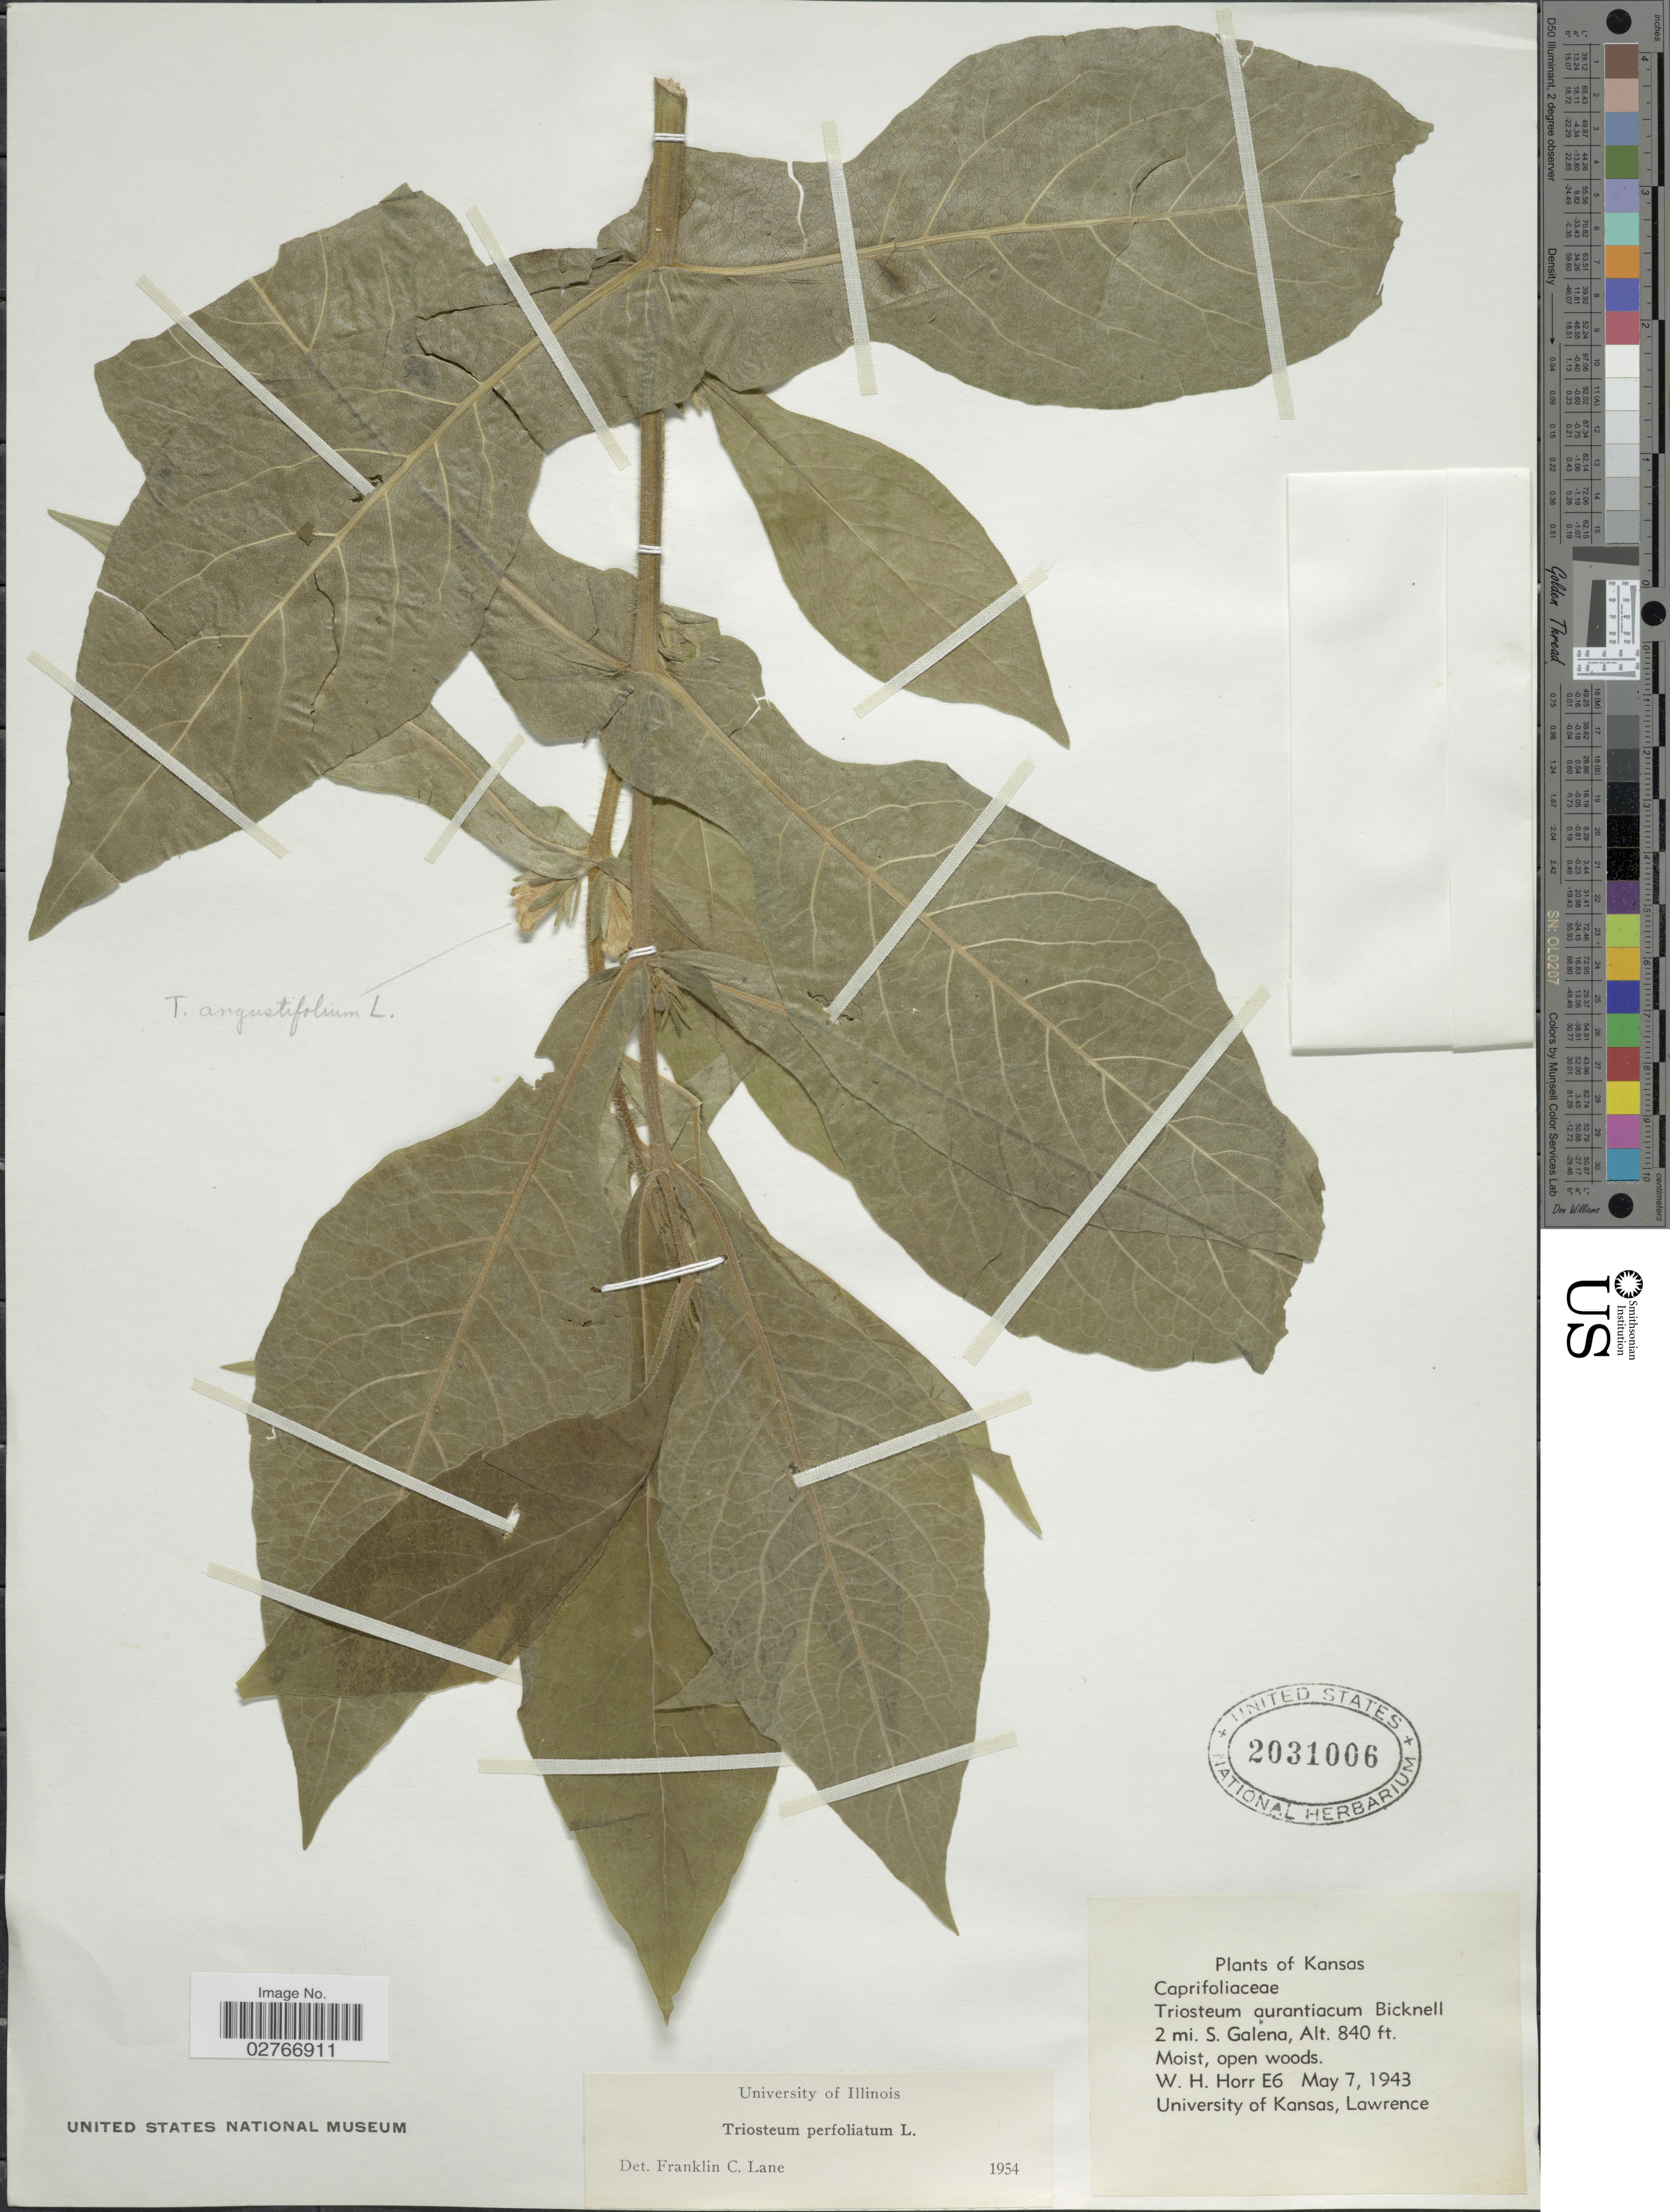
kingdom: Plantae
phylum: Tracheophyta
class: Magnoliopsida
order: Dipsacales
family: Caprifoliaceae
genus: Triosteum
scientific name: Triosteum perfoliatum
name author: L.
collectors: W. H. Horr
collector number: E6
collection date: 1943-05-07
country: United States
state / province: Kansas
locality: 2 mi. S. Galena.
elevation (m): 256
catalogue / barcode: US 2031006